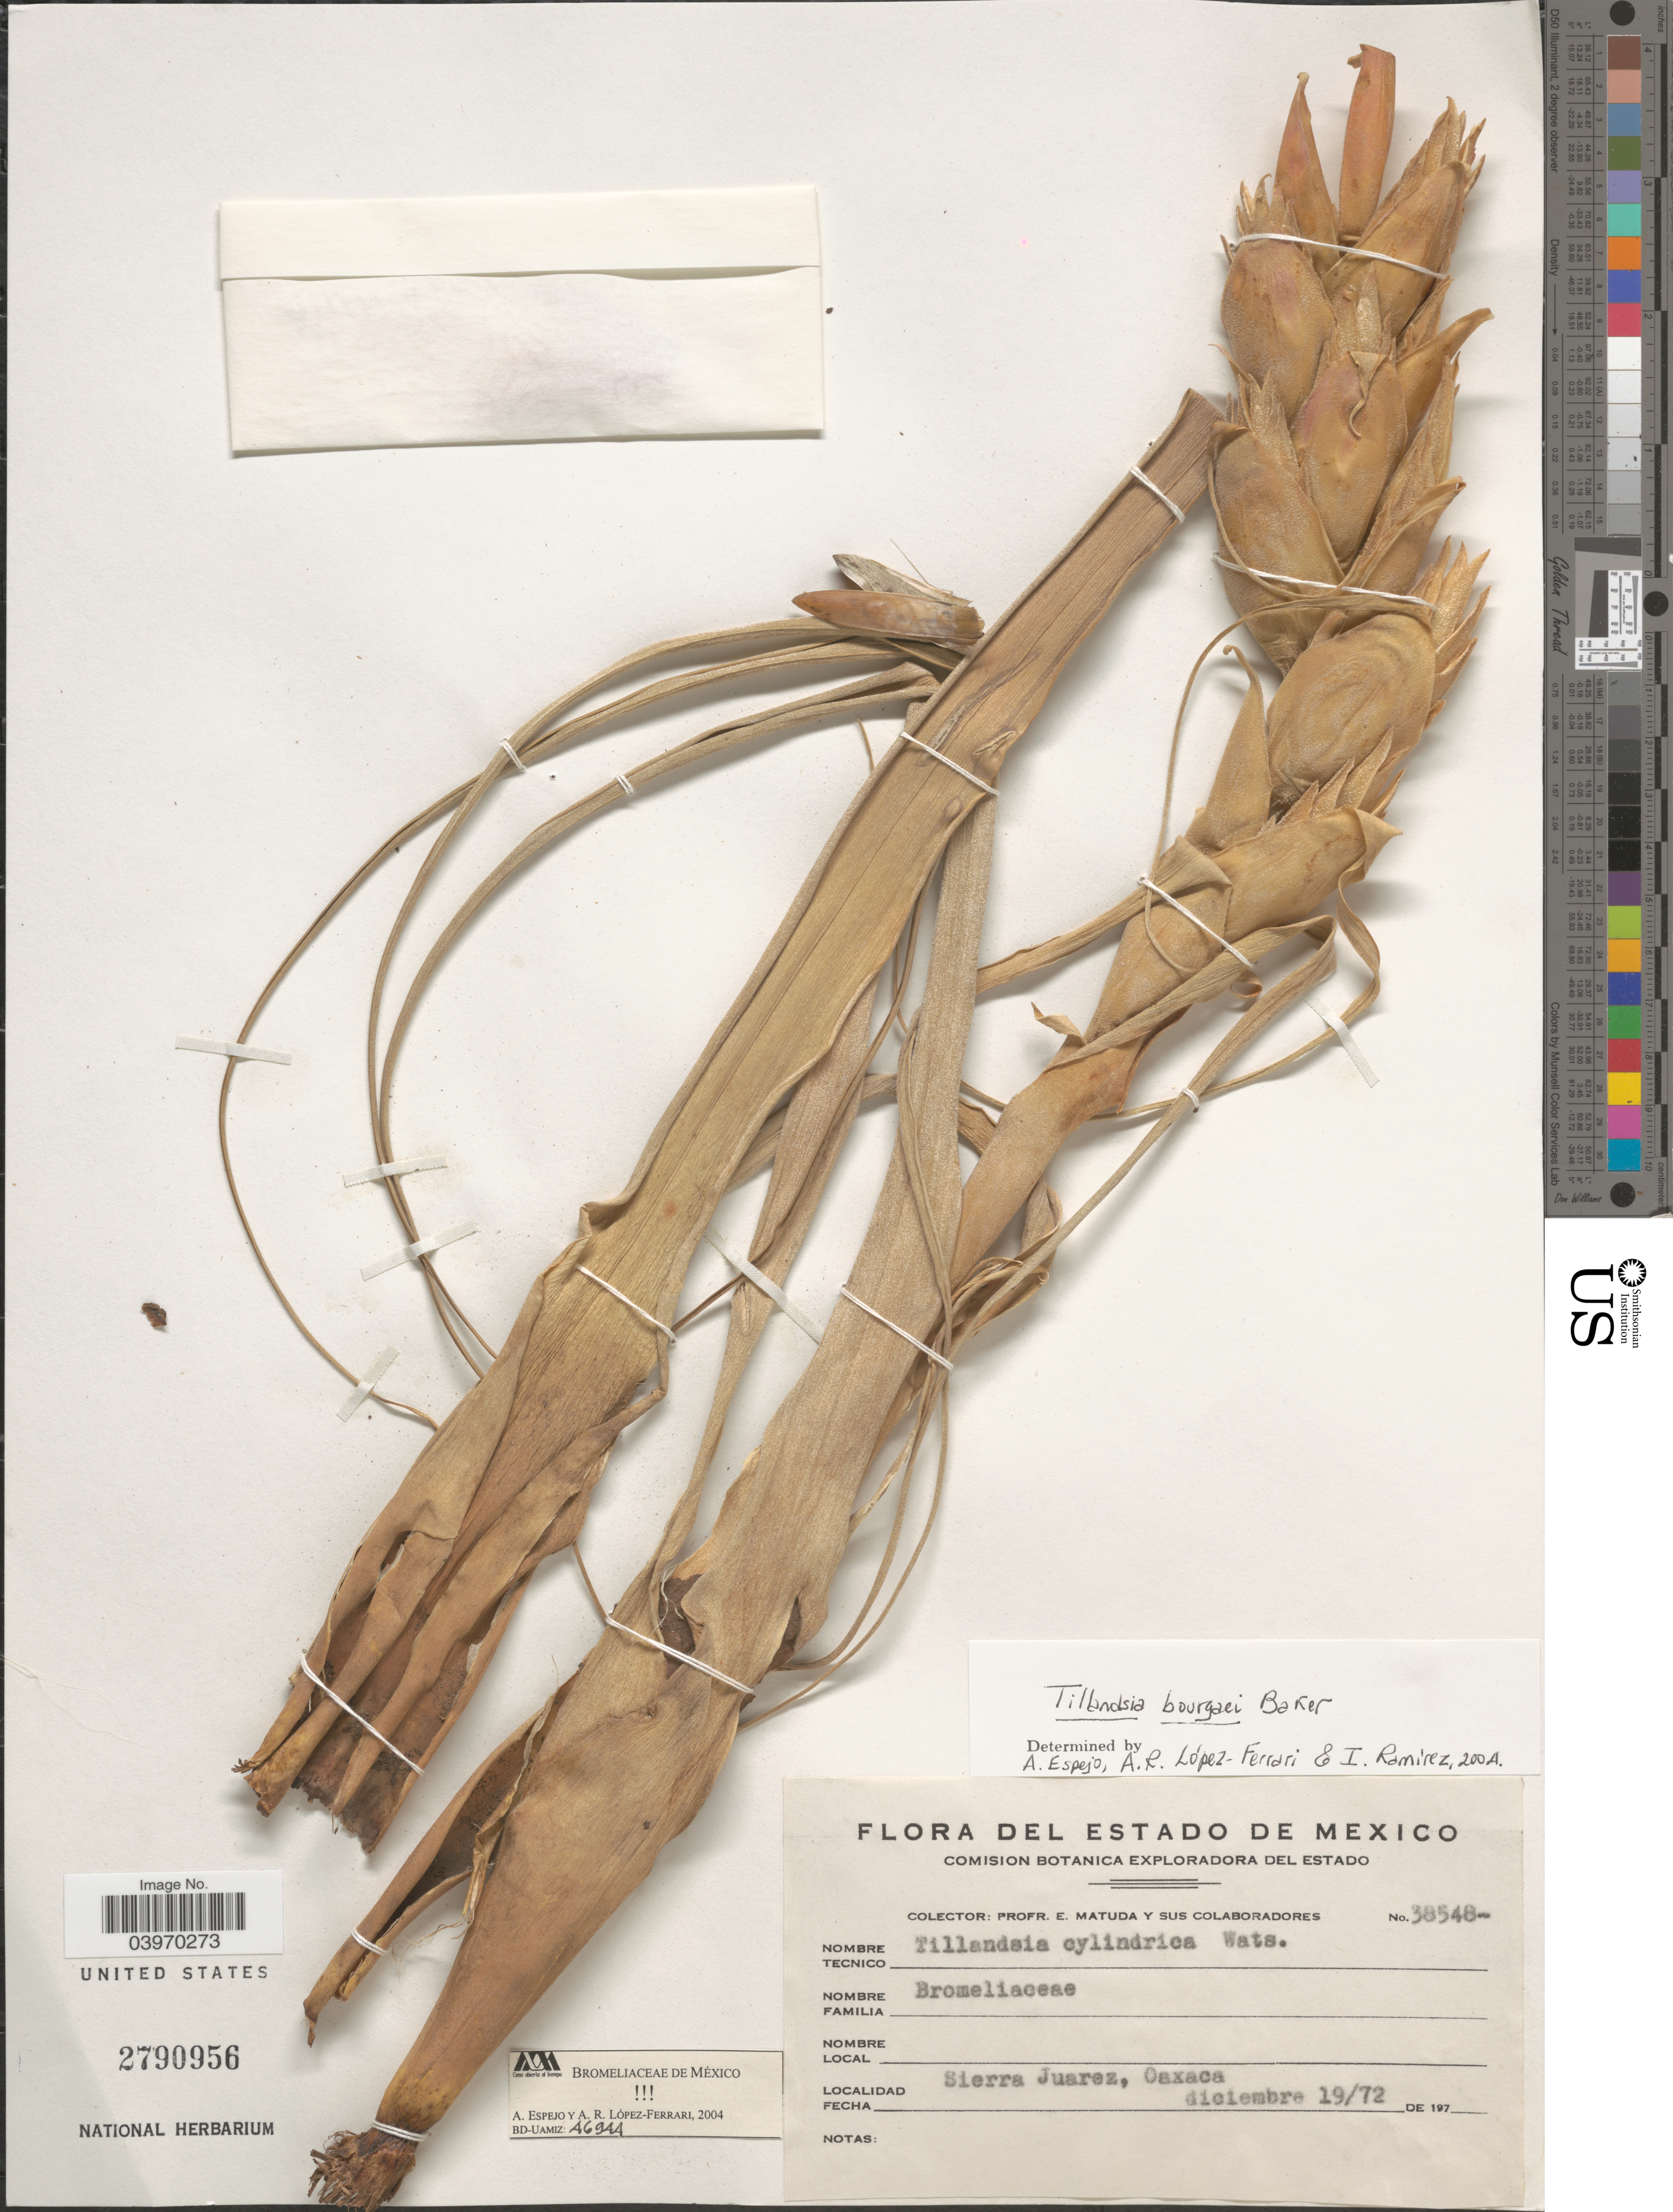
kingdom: Plantae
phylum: Tracheophyta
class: Liliopsida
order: Poales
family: Bromeliaceae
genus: Tillandsia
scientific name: Tillandsia bourgaei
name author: Baker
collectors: E. Matuda & Sus Colaboradores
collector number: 38548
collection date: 1972-12-19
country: Mexico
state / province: Oaxaca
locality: Sierra Juarez.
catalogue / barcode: US 2790956